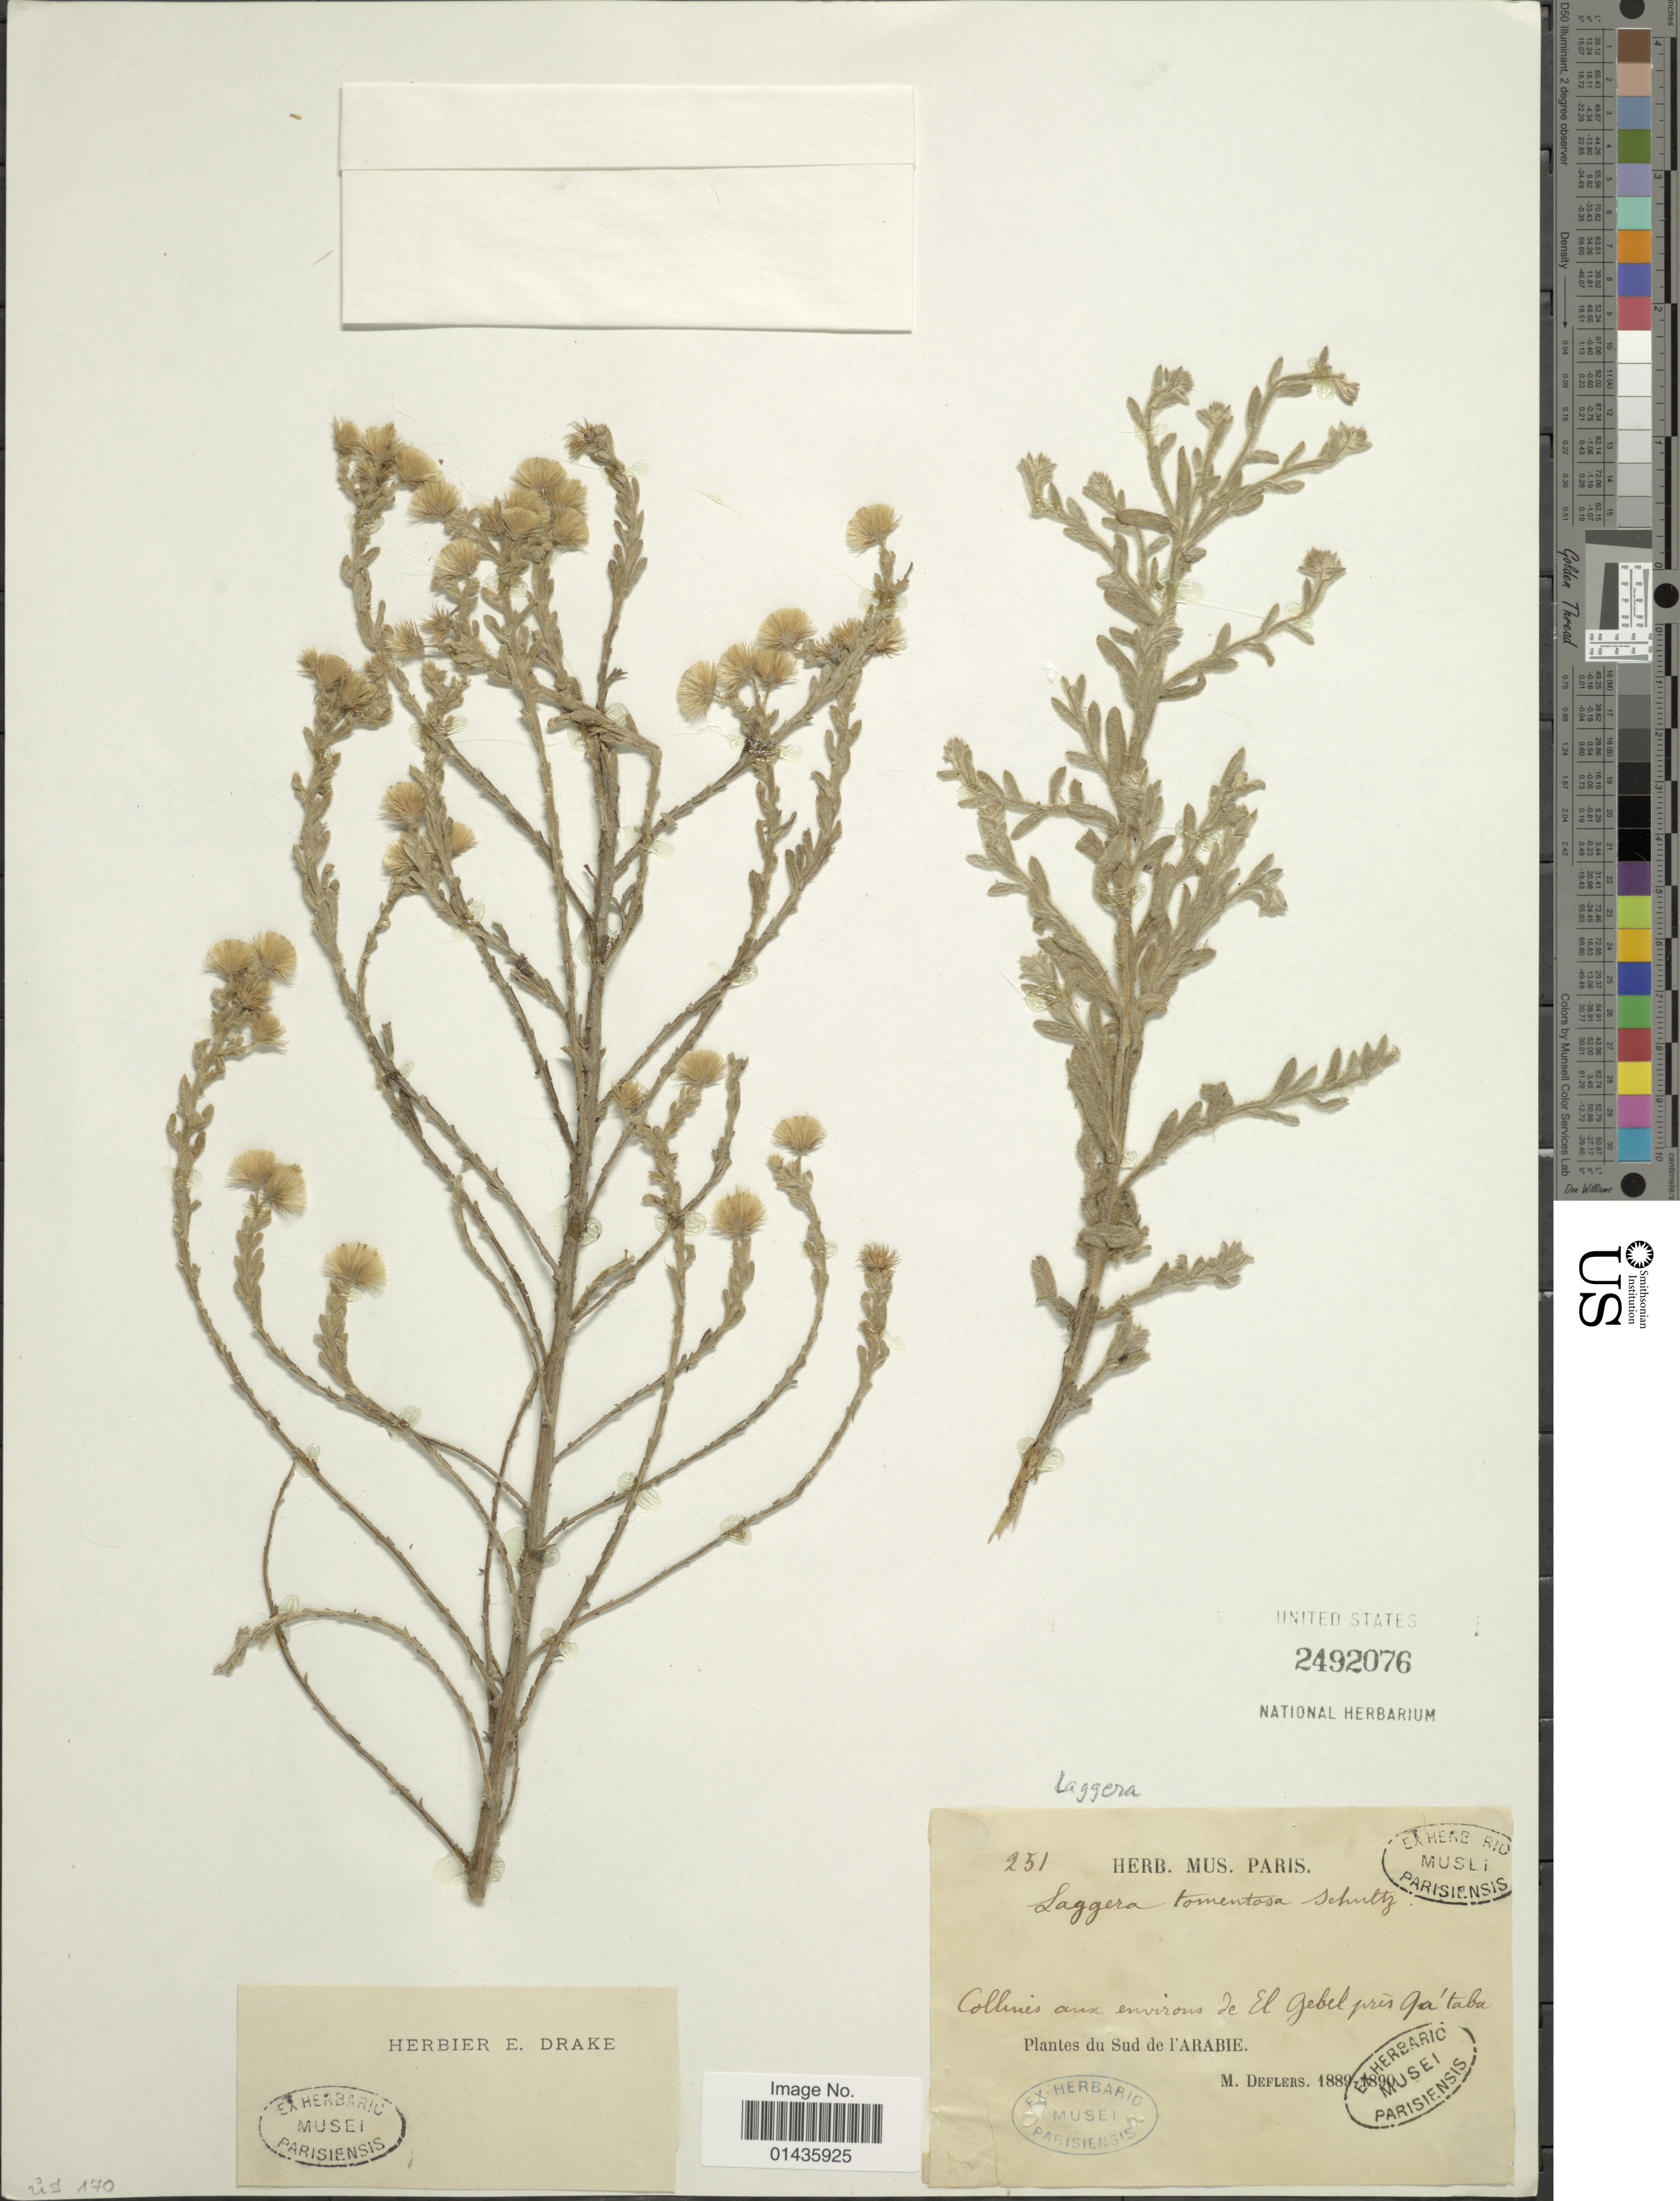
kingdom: Plantae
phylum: Tracheophyta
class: Magnoliopsida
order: Asterales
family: Asteraceae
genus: Laggera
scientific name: Laggera tomentosa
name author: (A. Rich.) Oliv. & Hiern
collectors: M. Deflers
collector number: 251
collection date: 1889/1890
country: Saudi Arabia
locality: Environs de El Gebel pres Qa'taba [interpreted], 2492076Sud de l'Arabie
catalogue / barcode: US 2492076